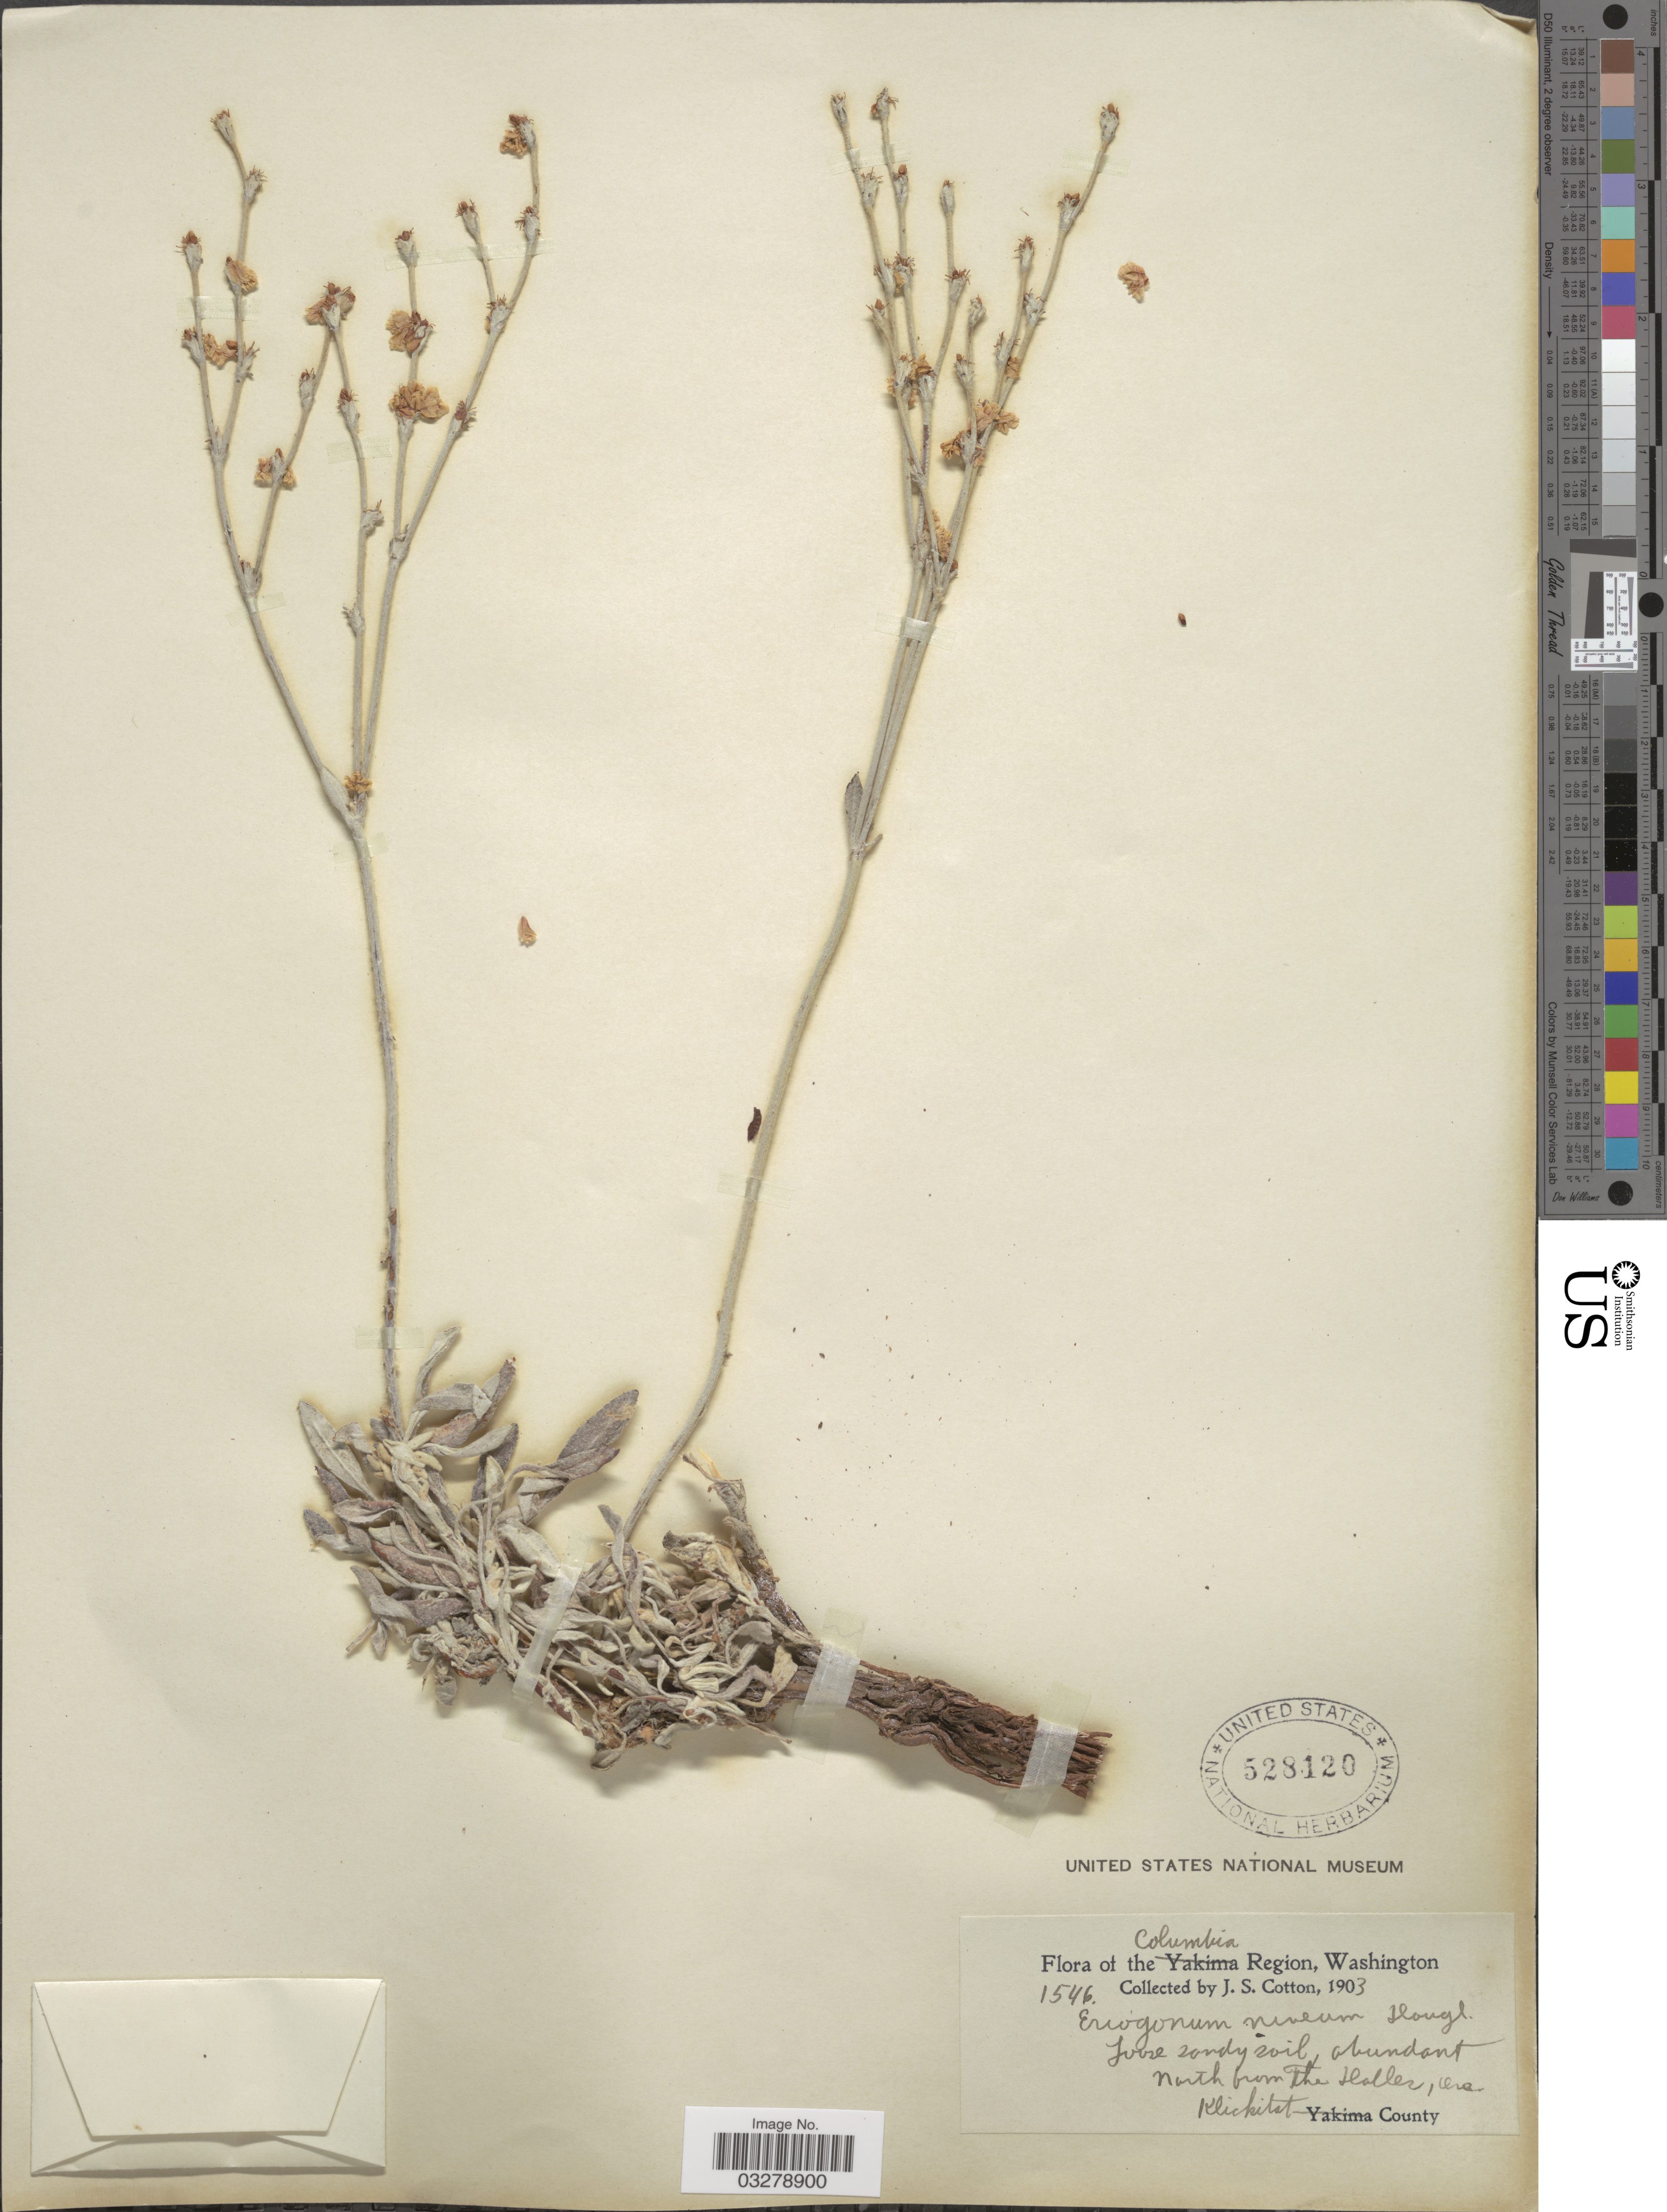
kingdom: Plantae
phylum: Tracheophyta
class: Magnoliopsida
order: Caryophyllales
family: Polygonaceae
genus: Eriogonum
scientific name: Eriogonum niverum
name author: Douglas ex Benth.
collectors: J. S. Cotton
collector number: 1546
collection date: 1903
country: United States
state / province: Oregon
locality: North from the Holler [interpreted], Klickitat County.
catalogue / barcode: US 528120